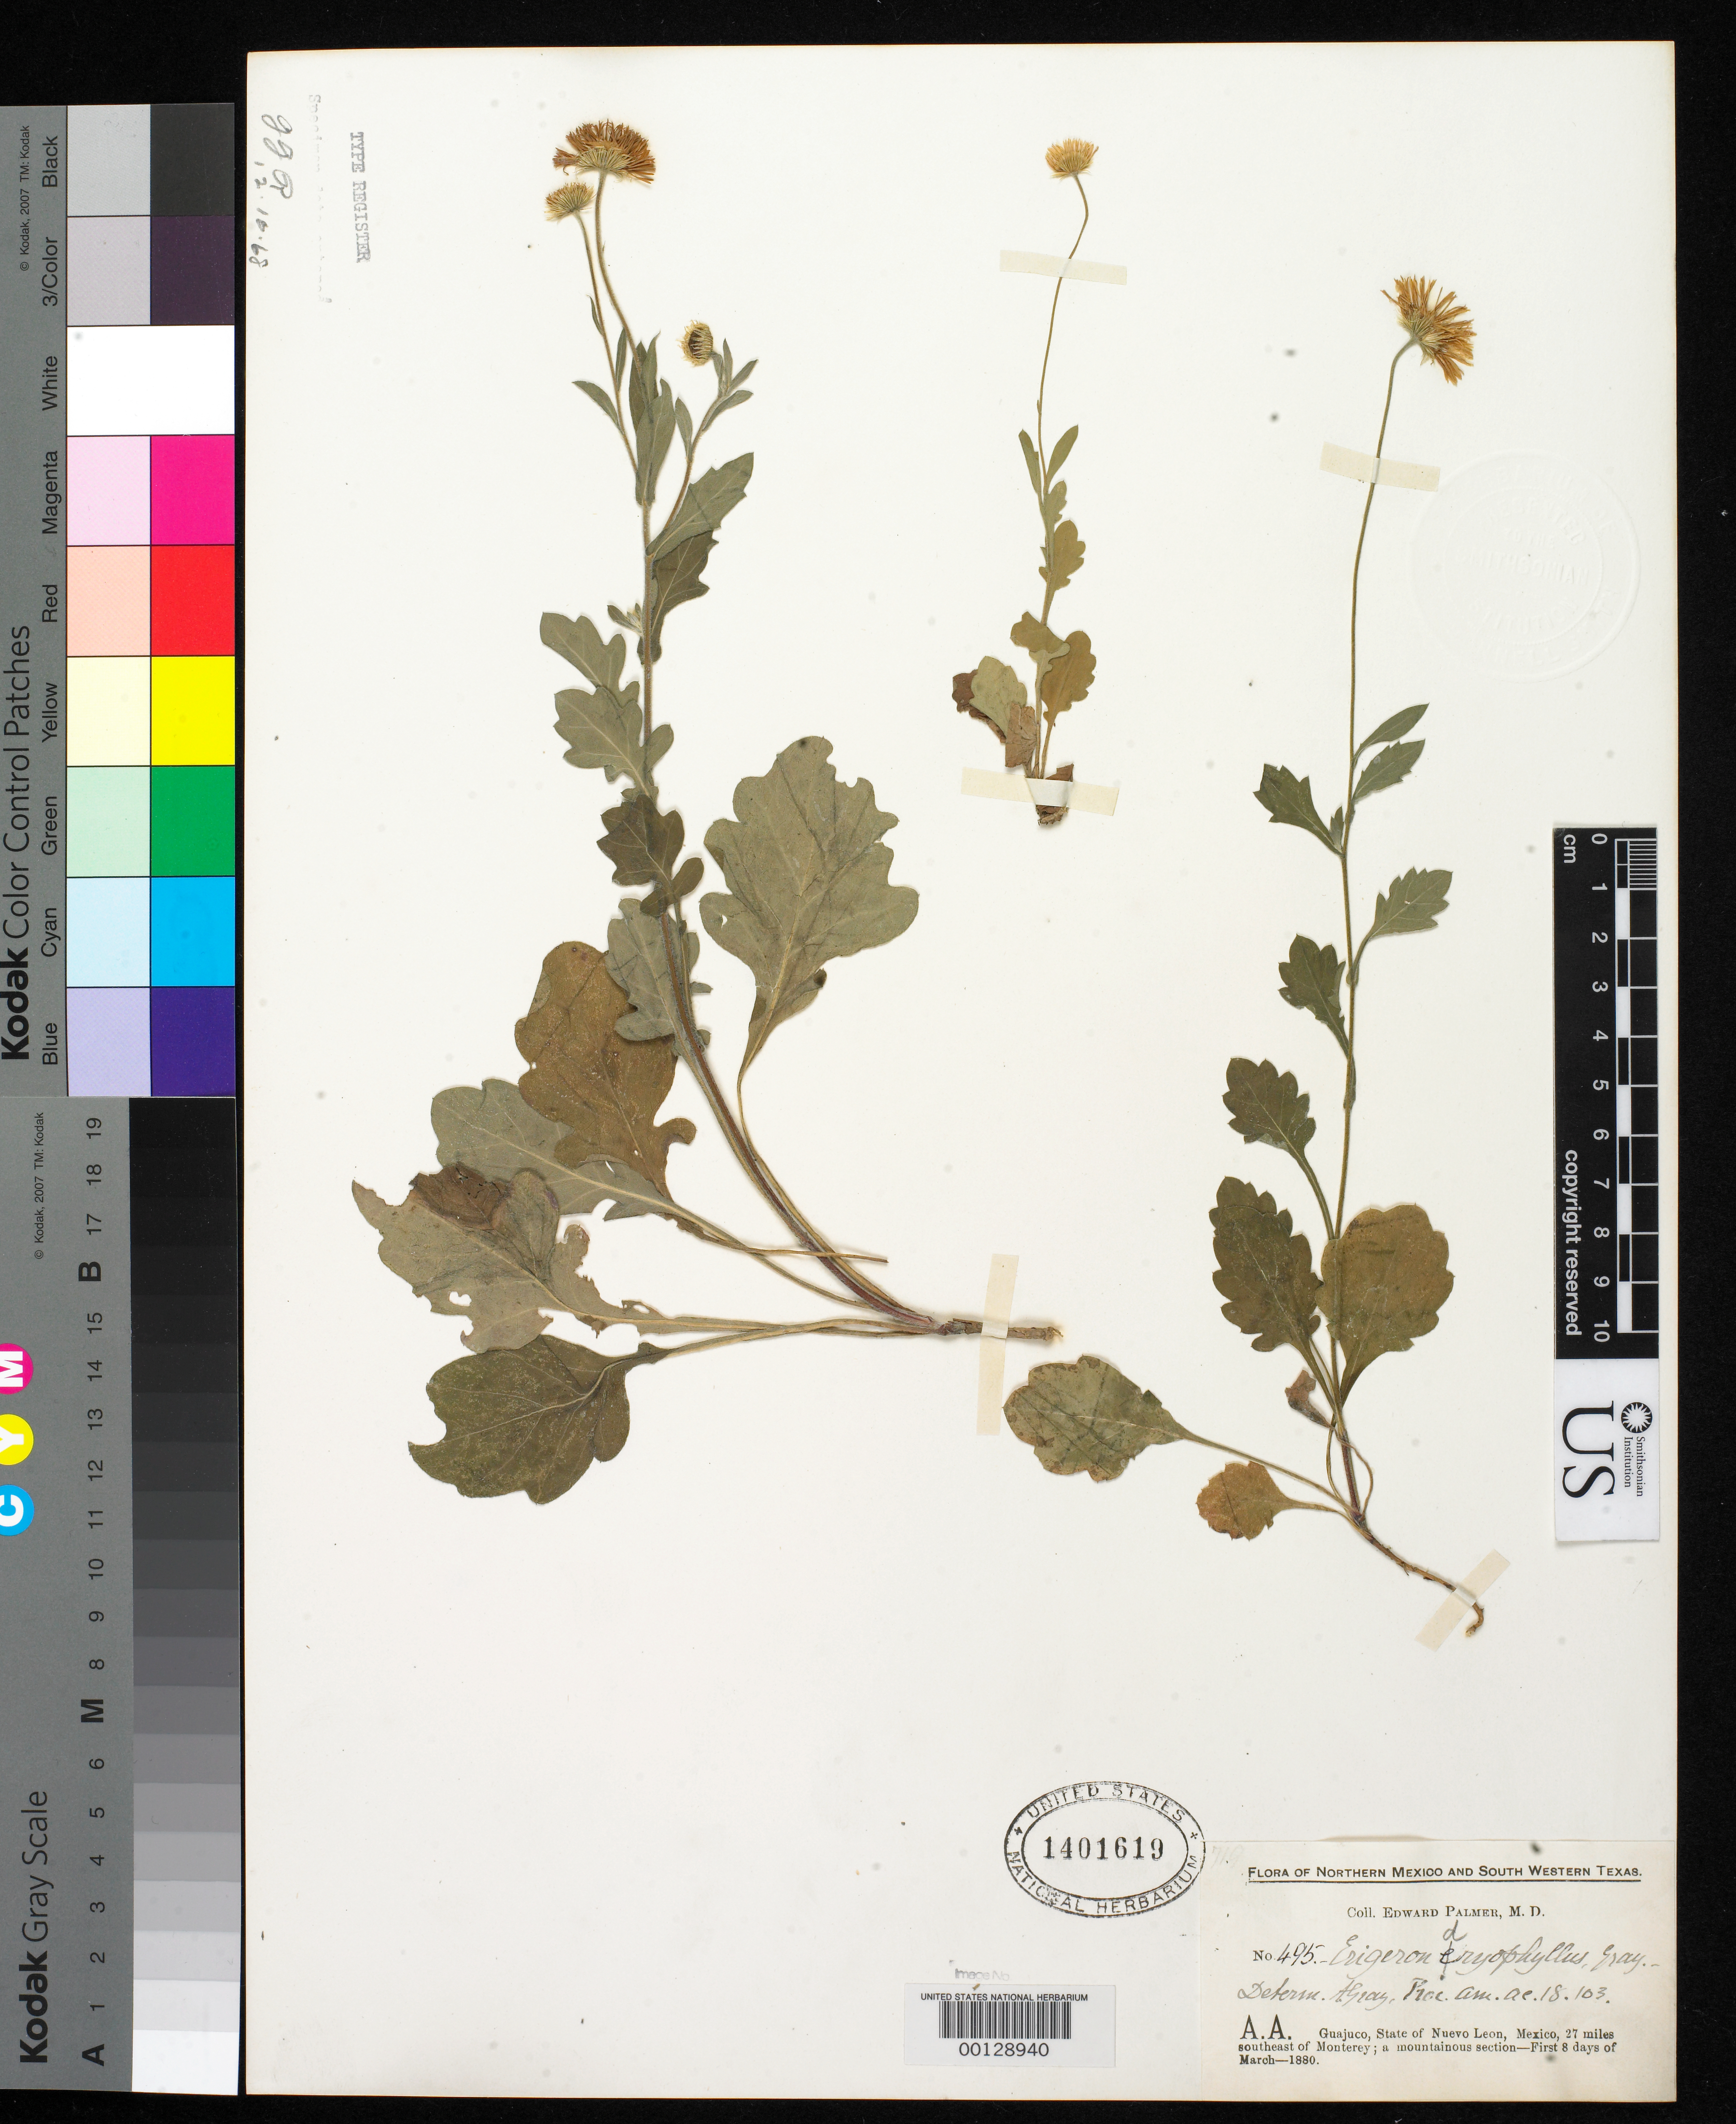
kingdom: Plantae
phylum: Tracheophyta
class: Magnoliopsida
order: Asterales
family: Asteraceae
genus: Erigeron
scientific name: Erigeron dryophyllus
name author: A. Gray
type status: Isotype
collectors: E. Palmer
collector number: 495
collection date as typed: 01 Mar 1880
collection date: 1880-03-01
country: Mexico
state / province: Nuevo León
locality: Guajuco.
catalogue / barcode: US 1401619